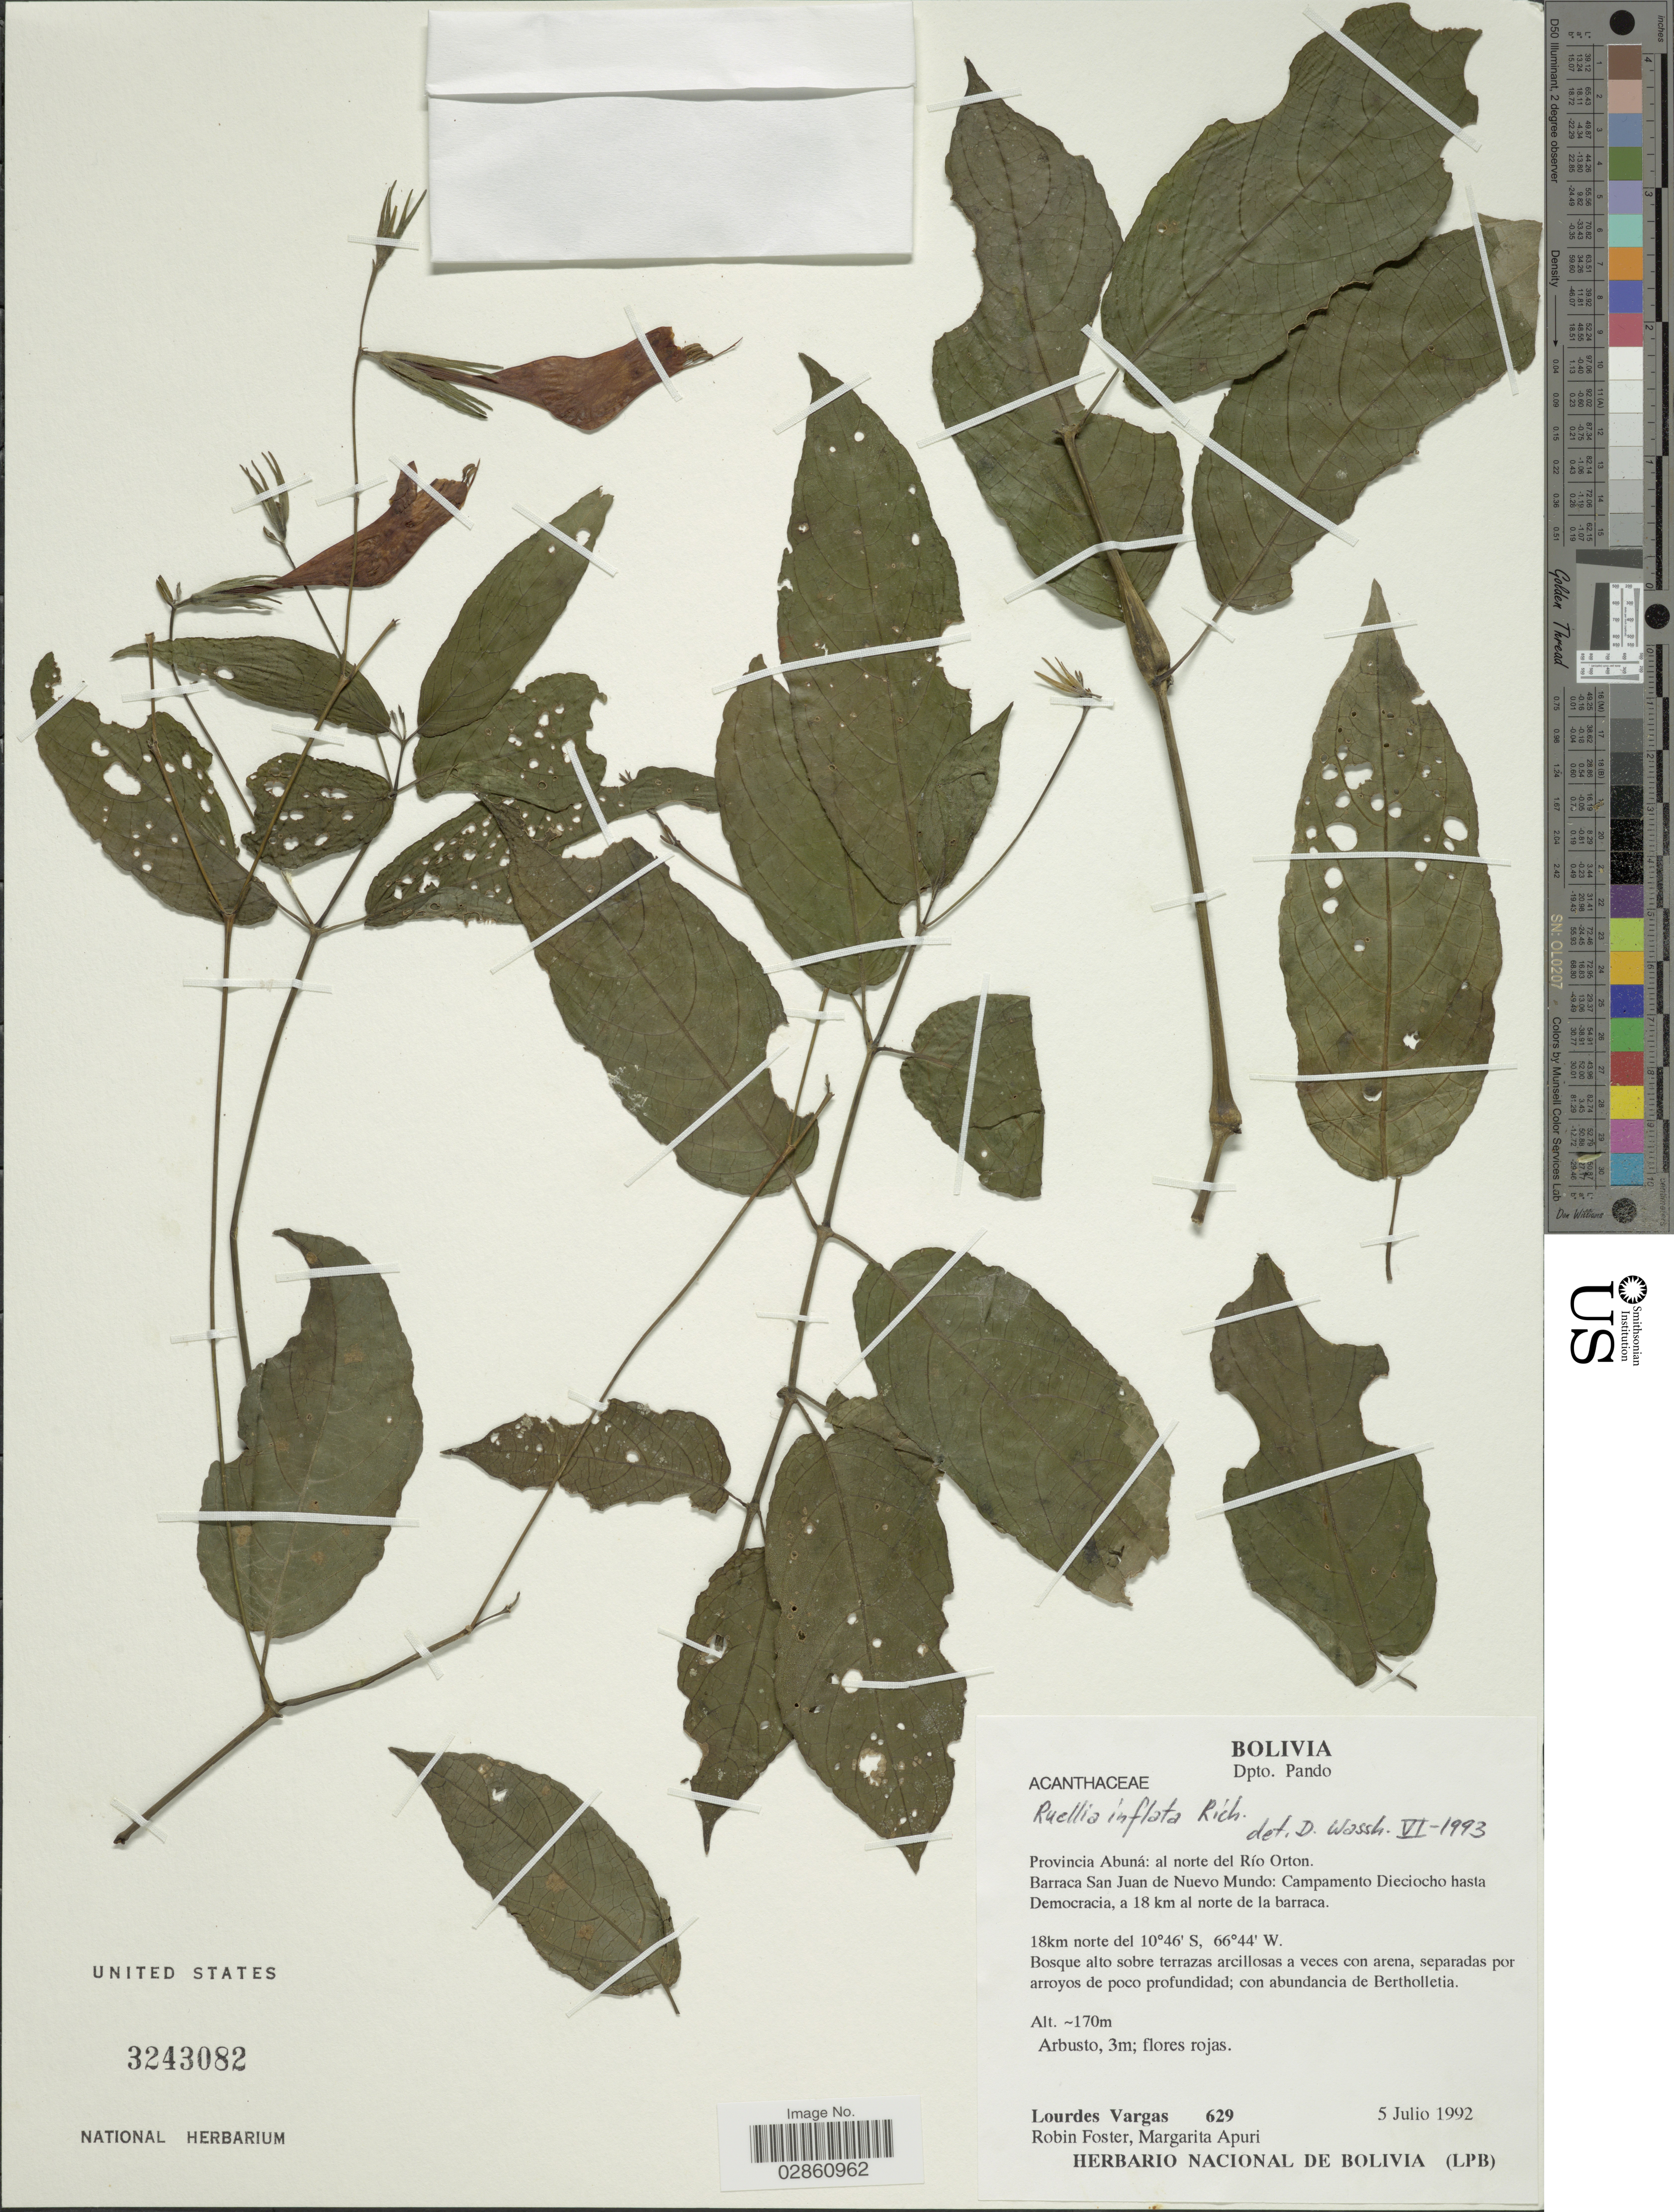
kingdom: Plantae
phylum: Tracheophyta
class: Magnoliopsida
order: Lamiales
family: Acanthaceae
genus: Ruellia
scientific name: Ruellia inflata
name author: Rich.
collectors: L. Vargas, R. B. Foster & M. Apuri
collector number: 629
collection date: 1992-07-05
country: Bolivia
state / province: Pando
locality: Dpto. Pando. Provincia Abuná: al norte del Río Orton. Barraca San Juan de Nuevo Mundo: Campamento Dieciocho hasta Democracia, a 18 km al norte de la barraca. 18km norte del.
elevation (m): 170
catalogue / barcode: US 3243082